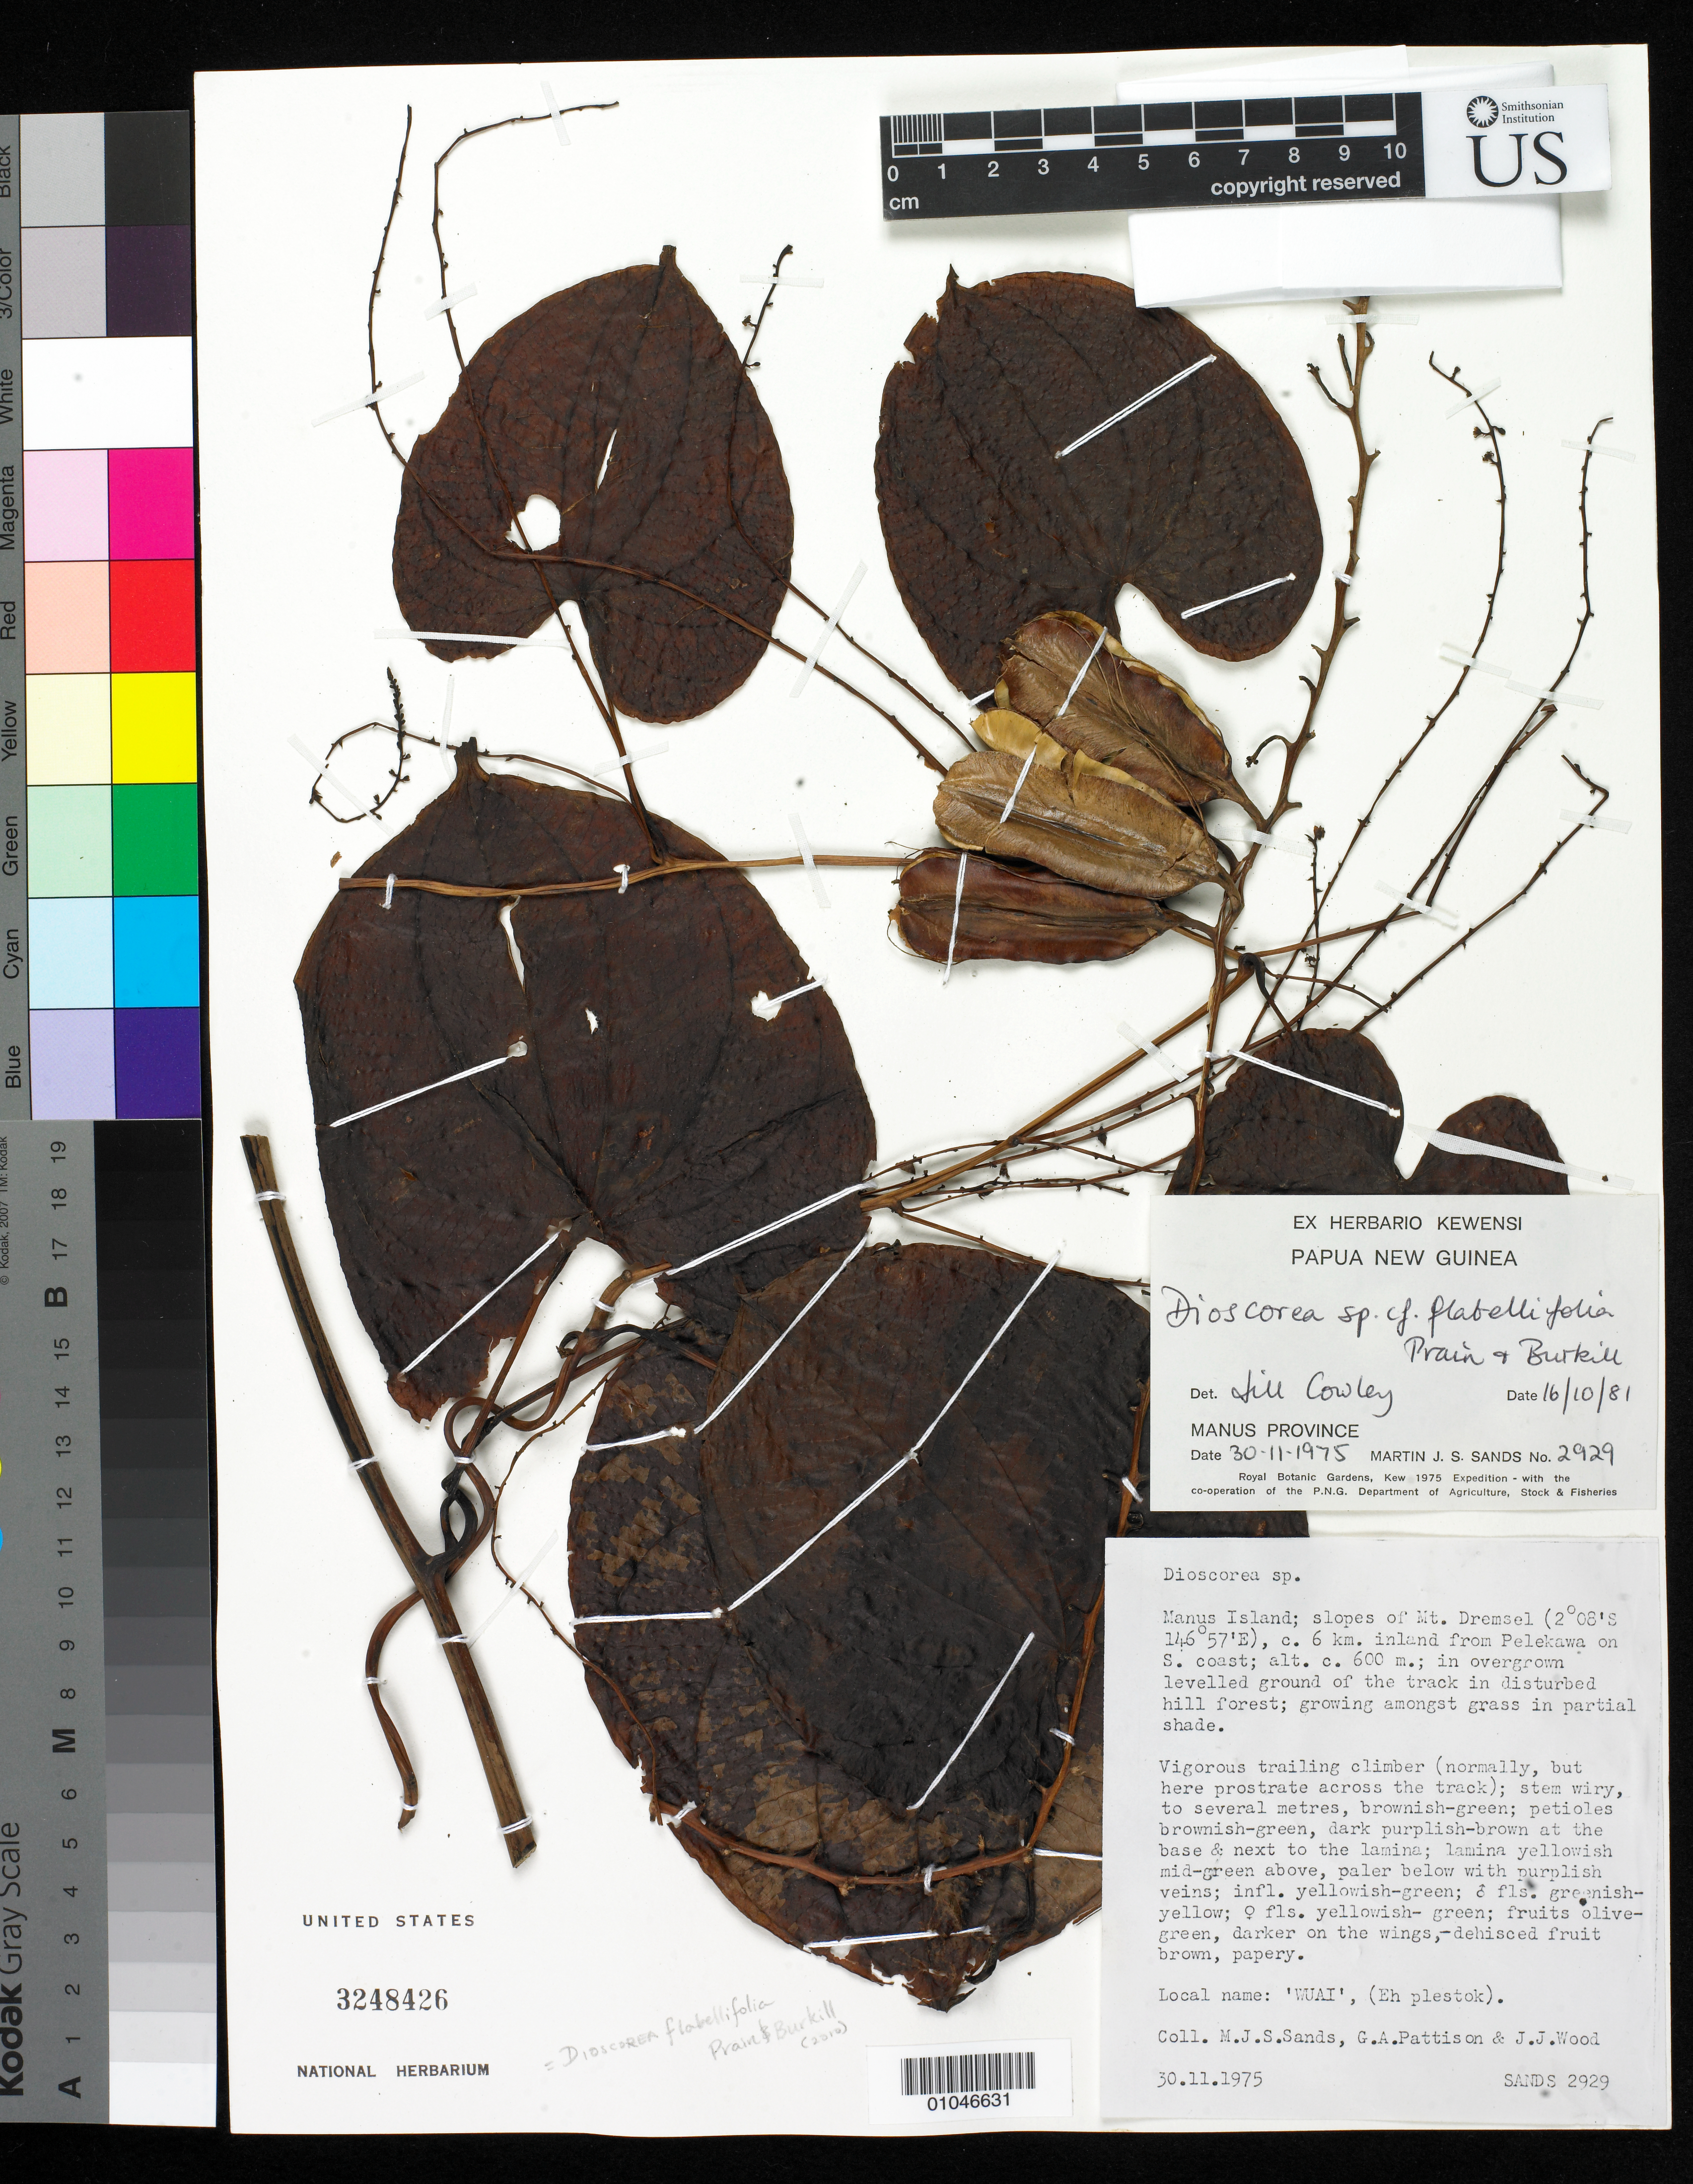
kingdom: Plantae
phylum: Tracheophyta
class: Liliopsida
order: Dioscoreales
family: Dioscoreaceae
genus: Dioscorea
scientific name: Dioscorea flabellifolia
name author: Prain & Burkill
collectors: M. Sands, G. Pattison & J. Wood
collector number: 2929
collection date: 1975-11-30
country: Papua New Guinea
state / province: Manus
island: Manus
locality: Slopes of Mt. Dremsel, c. 6 km inland from Pelekawa on S coast, Manus Island, Papua New Guina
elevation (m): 600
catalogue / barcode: US 3248426